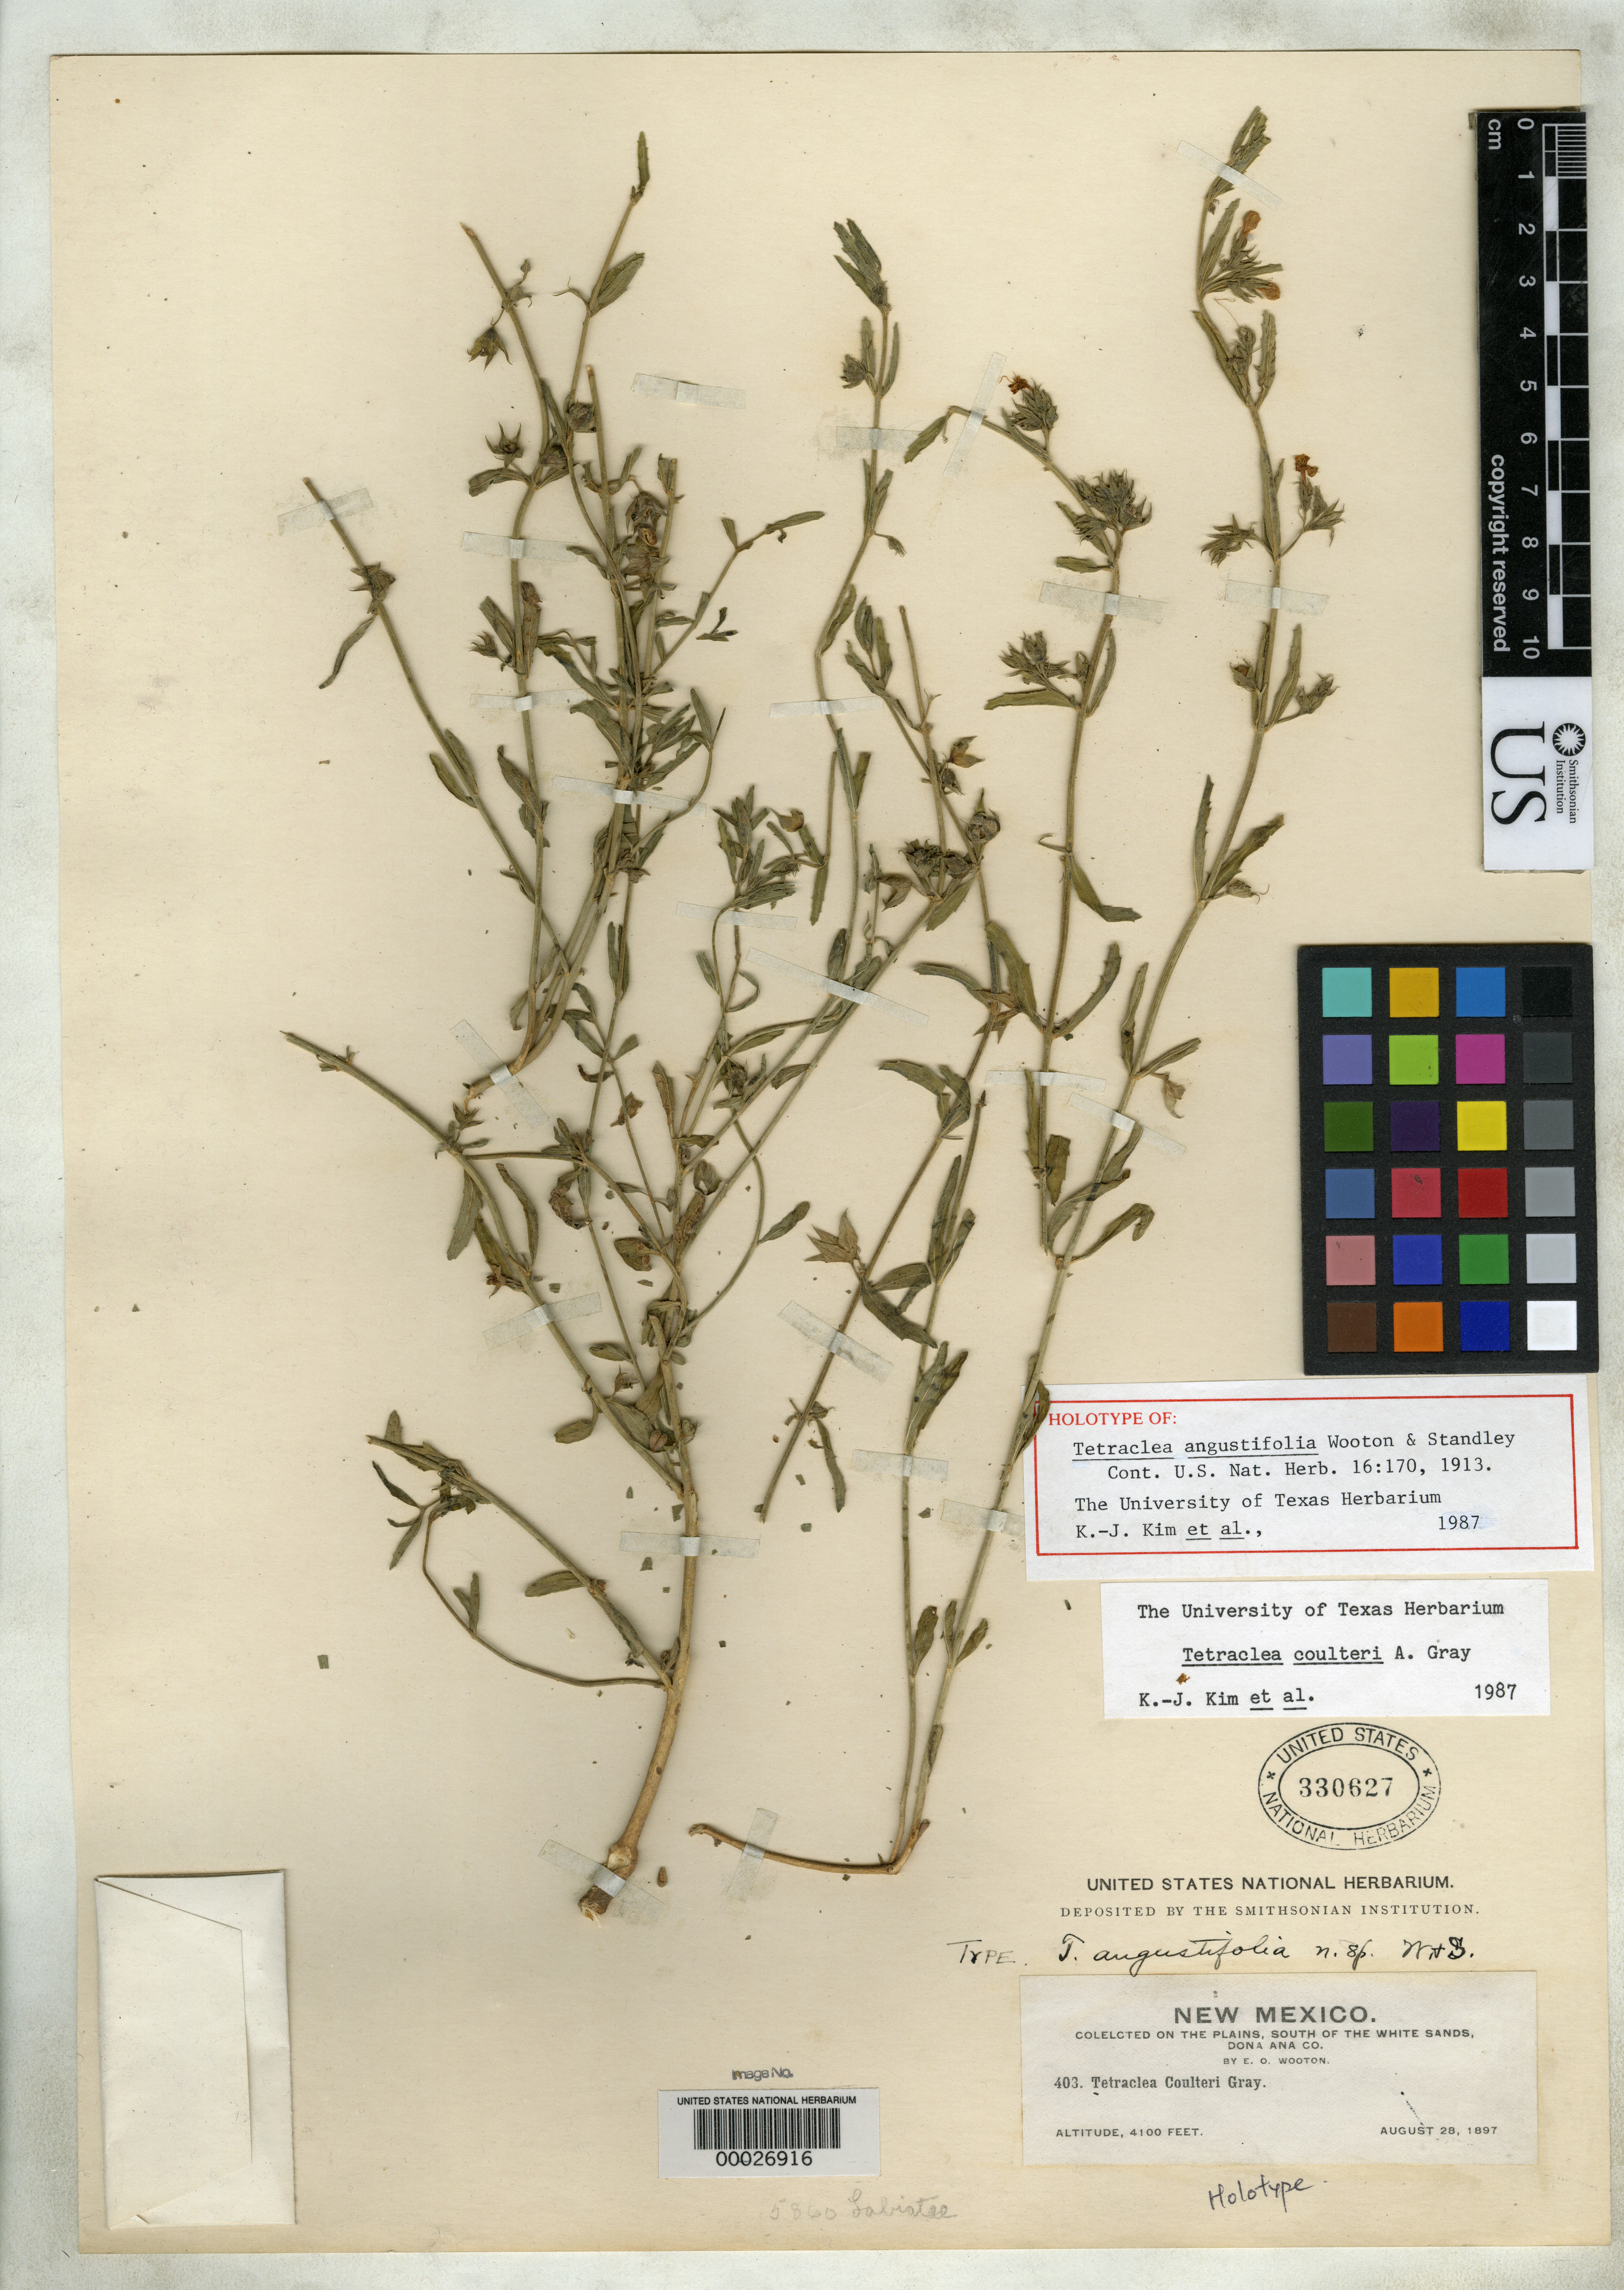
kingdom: Plantae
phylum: Tracheophyta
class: Magnoliopsida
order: Lamiales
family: Lamiaceae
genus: Tetraclea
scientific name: Tetraclea angustifolia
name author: Wooton & Standl.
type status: Holotype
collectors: E. O. Wooton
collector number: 403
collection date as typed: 28 Aug 1897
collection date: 1897-08-28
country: United States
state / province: New Mexico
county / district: Dona Ana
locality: White Sands.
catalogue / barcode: US 330627